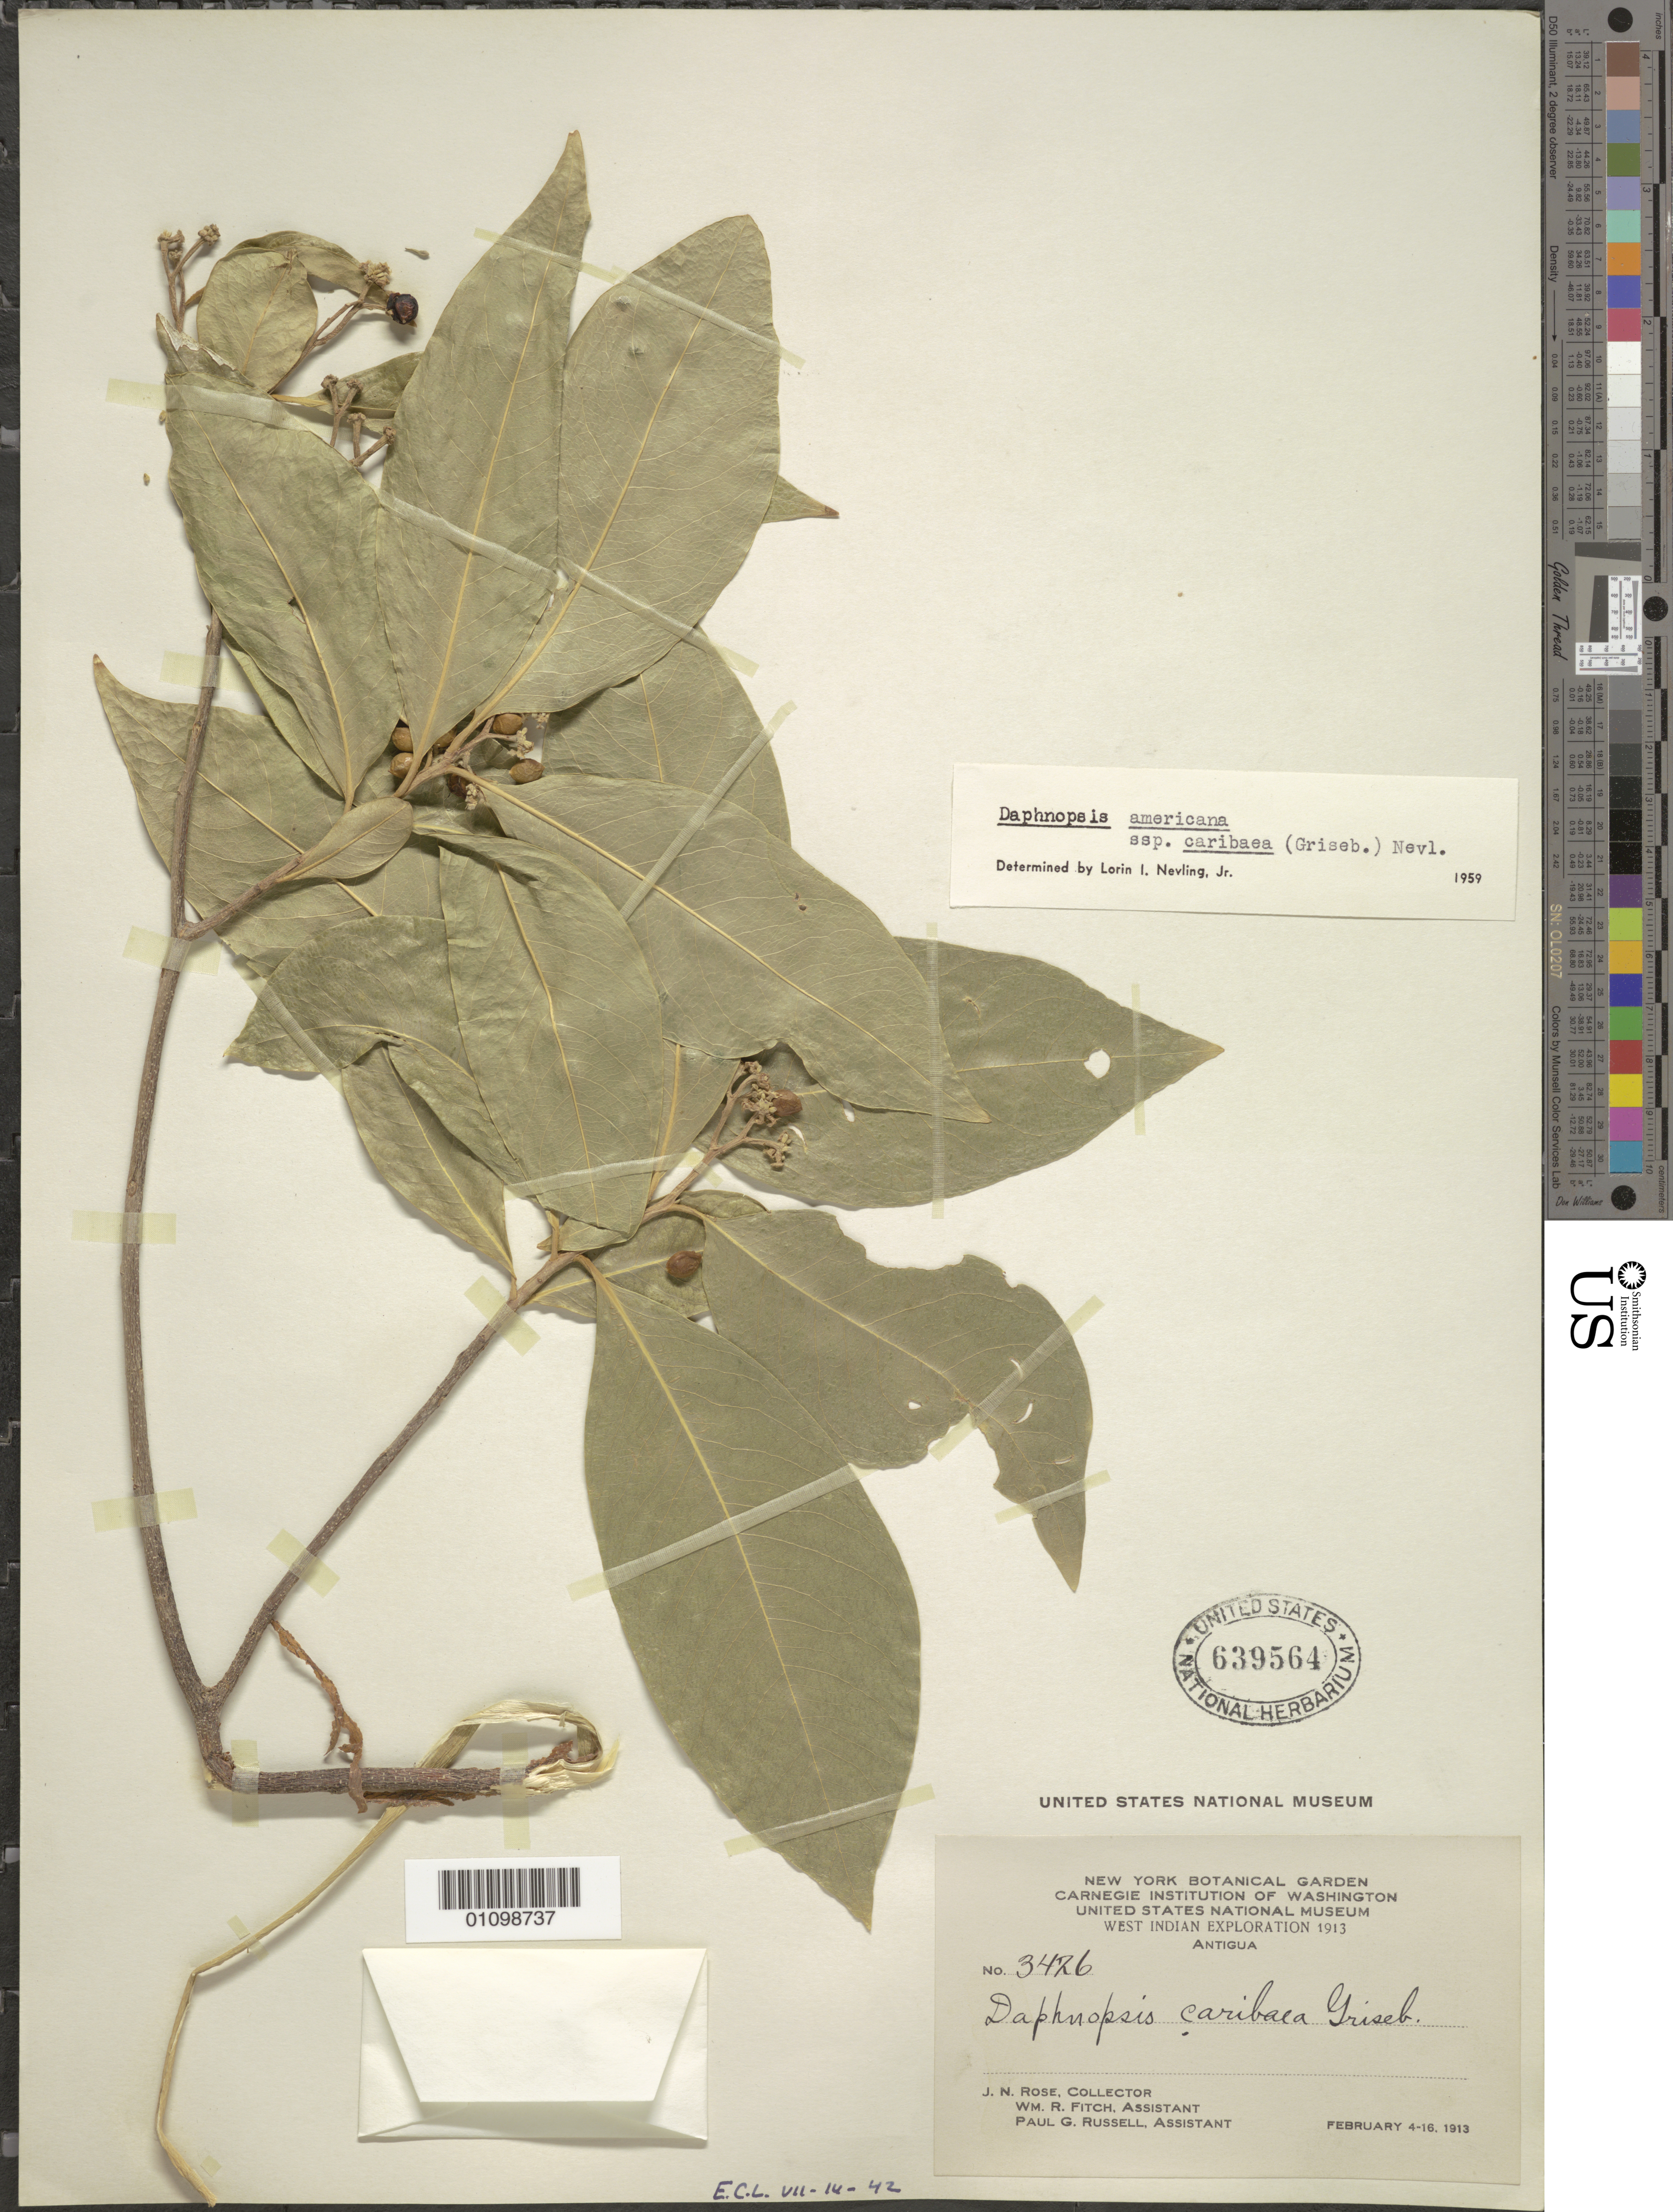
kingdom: Plantae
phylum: Tracheophyta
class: Magnoliopsida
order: Malvales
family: Thymelaeaceae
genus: Daphnopsis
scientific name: Daphnopsis americana subsp. caribaea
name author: (Griseb.) Nevling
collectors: J. N. Rose, W. R. Fitch & P. G. Russell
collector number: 3426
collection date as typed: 04 Feb 1913 to 16 Feb 1913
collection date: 1913-02-04/1913-02-16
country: Antigua and Barbuda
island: Antigua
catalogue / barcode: US 639564